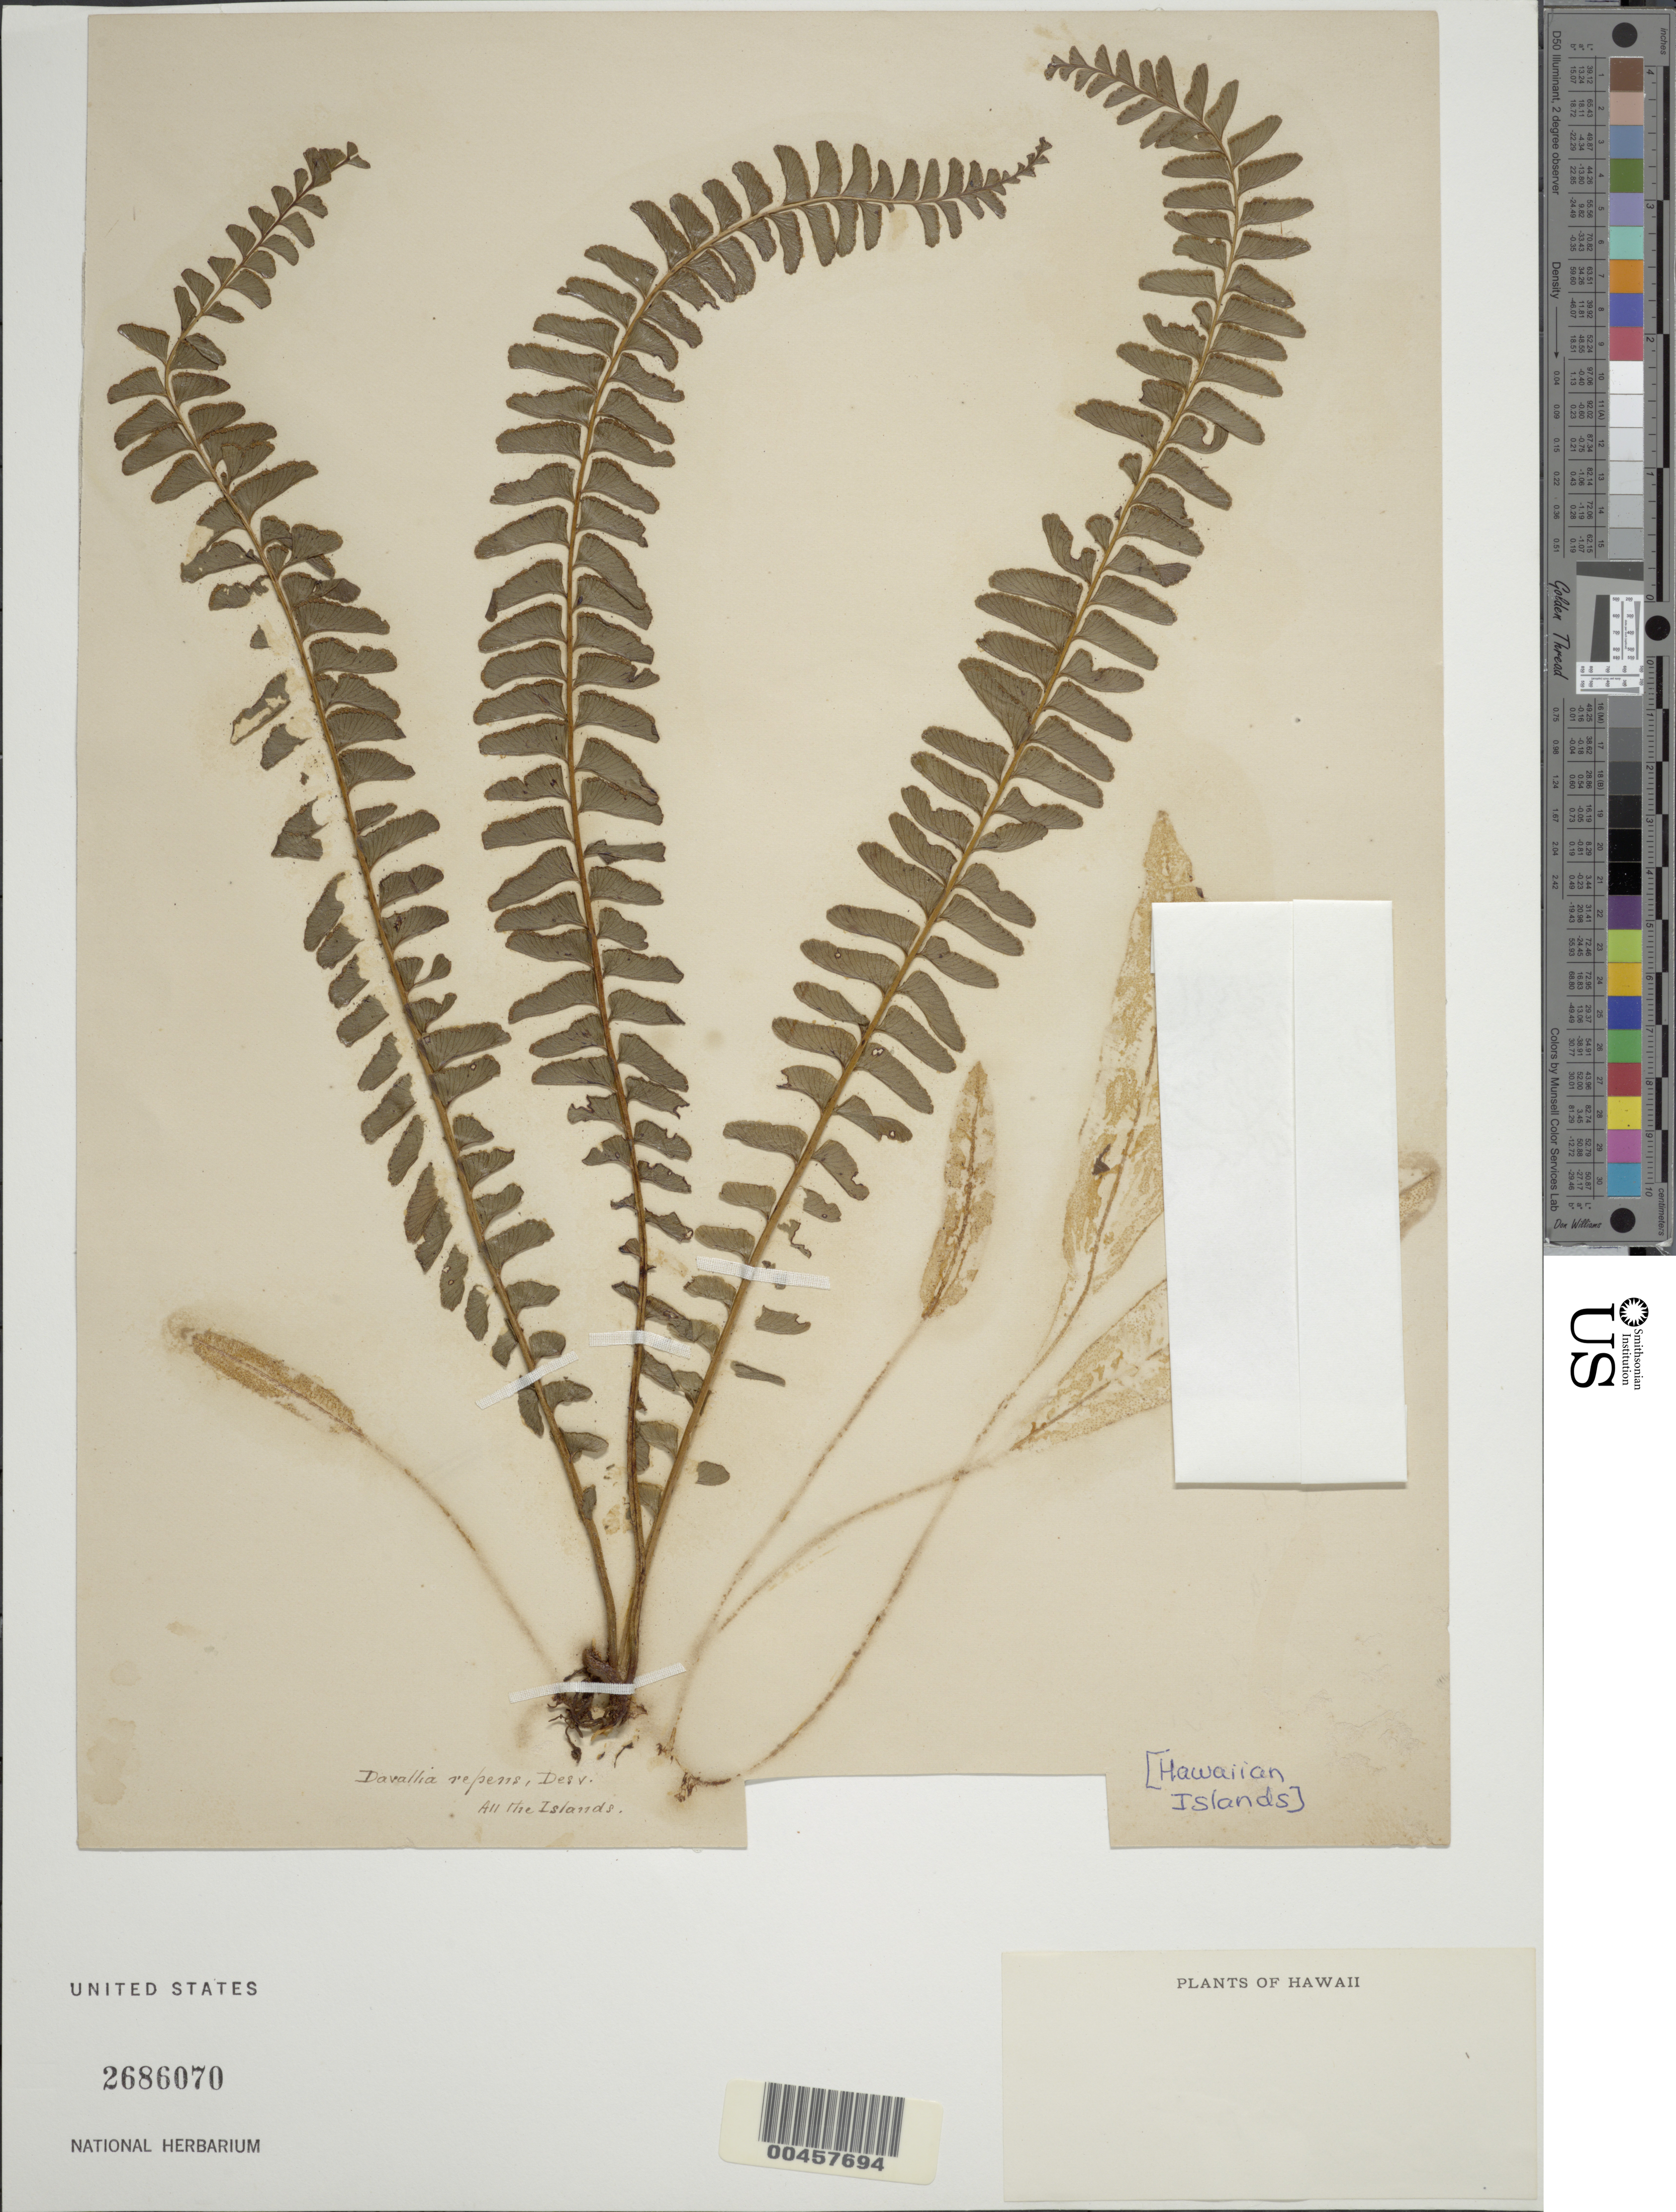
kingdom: Plantae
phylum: Tracheophyta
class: Polypodiopsida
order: Polypodiales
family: Lindsaeaceae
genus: Lindsaea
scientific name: Lindsaea repens var. macraeana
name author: (Hook. & Arn.) Mett. ex Kuhn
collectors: W. Hillebrand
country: United States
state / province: Hawaii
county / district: Kauai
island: Kaua'i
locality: Hawaiian Islands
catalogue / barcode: US 2686070